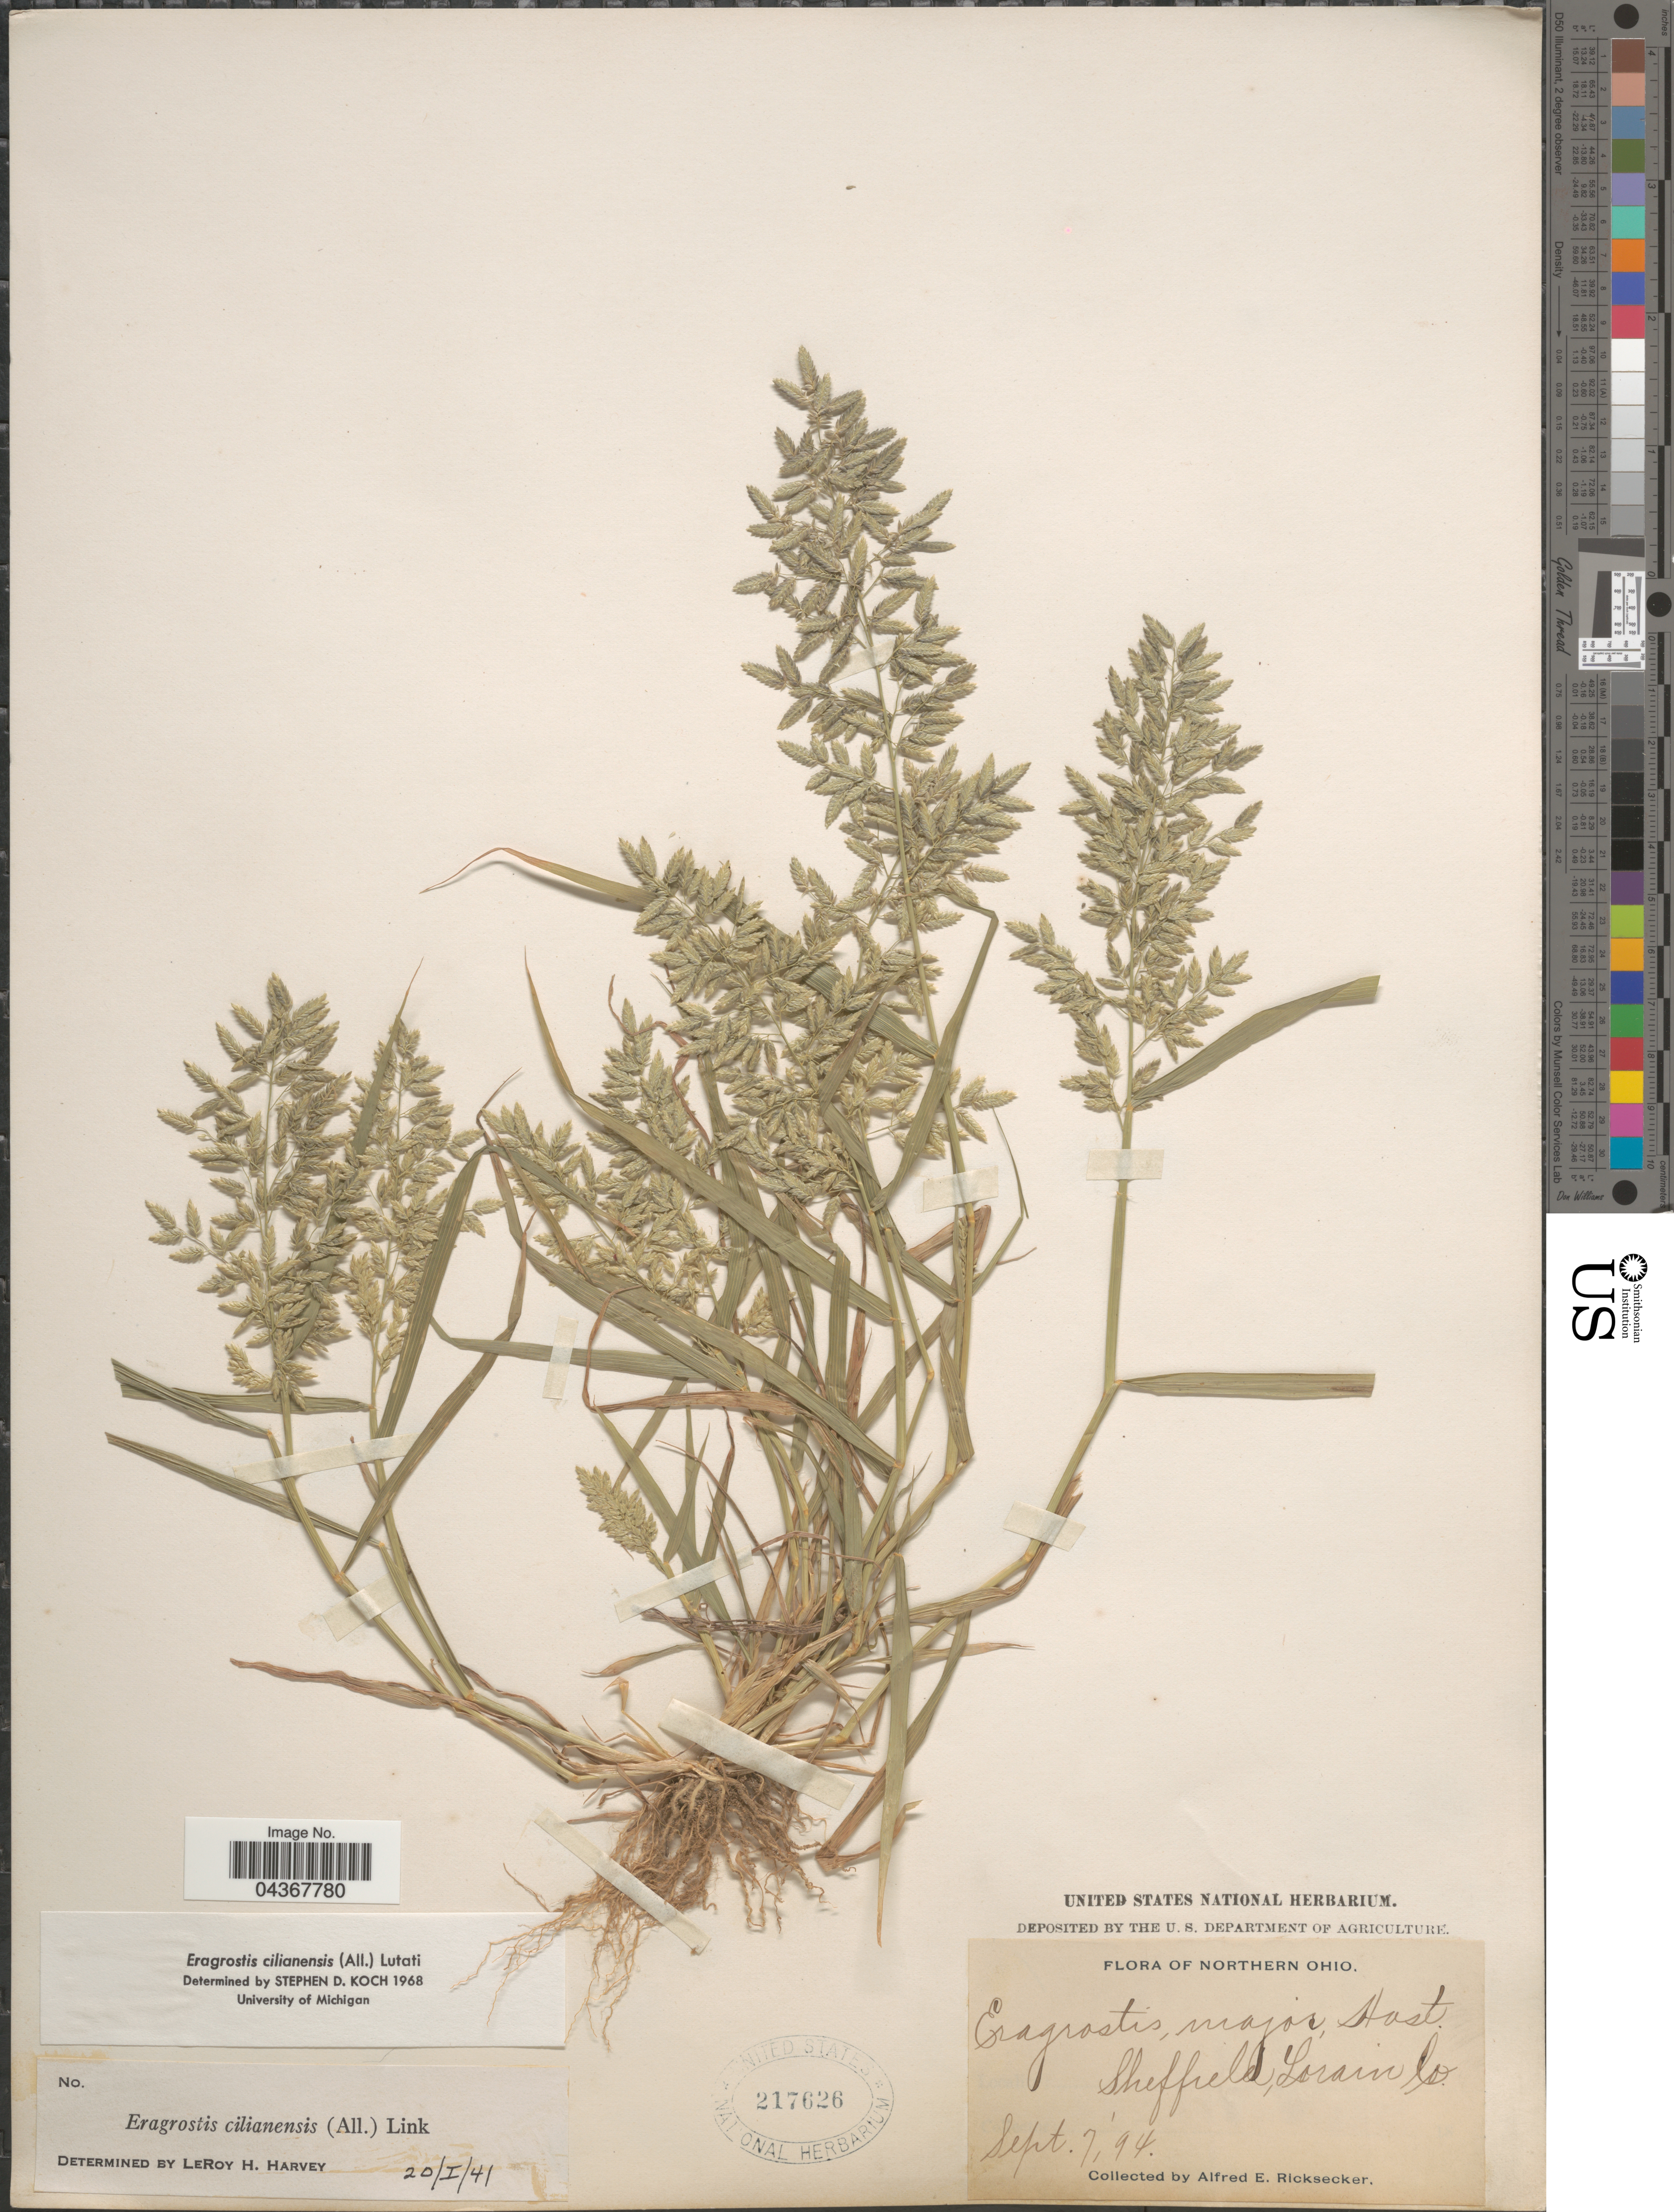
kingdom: Plantae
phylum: Tracheophyta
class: Liliopsida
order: Poales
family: Poaceae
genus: Eragrostis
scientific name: Eragrostis cilianensis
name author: (Bellardi) Vignolo ex Janch.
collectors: A. E. Ricksecker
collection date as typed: Transcribed d/m/y: 7/9/94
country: United States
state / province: Ohio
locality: Northern Ohio. Sheffield, Lorain Co.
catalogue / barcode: US 217626